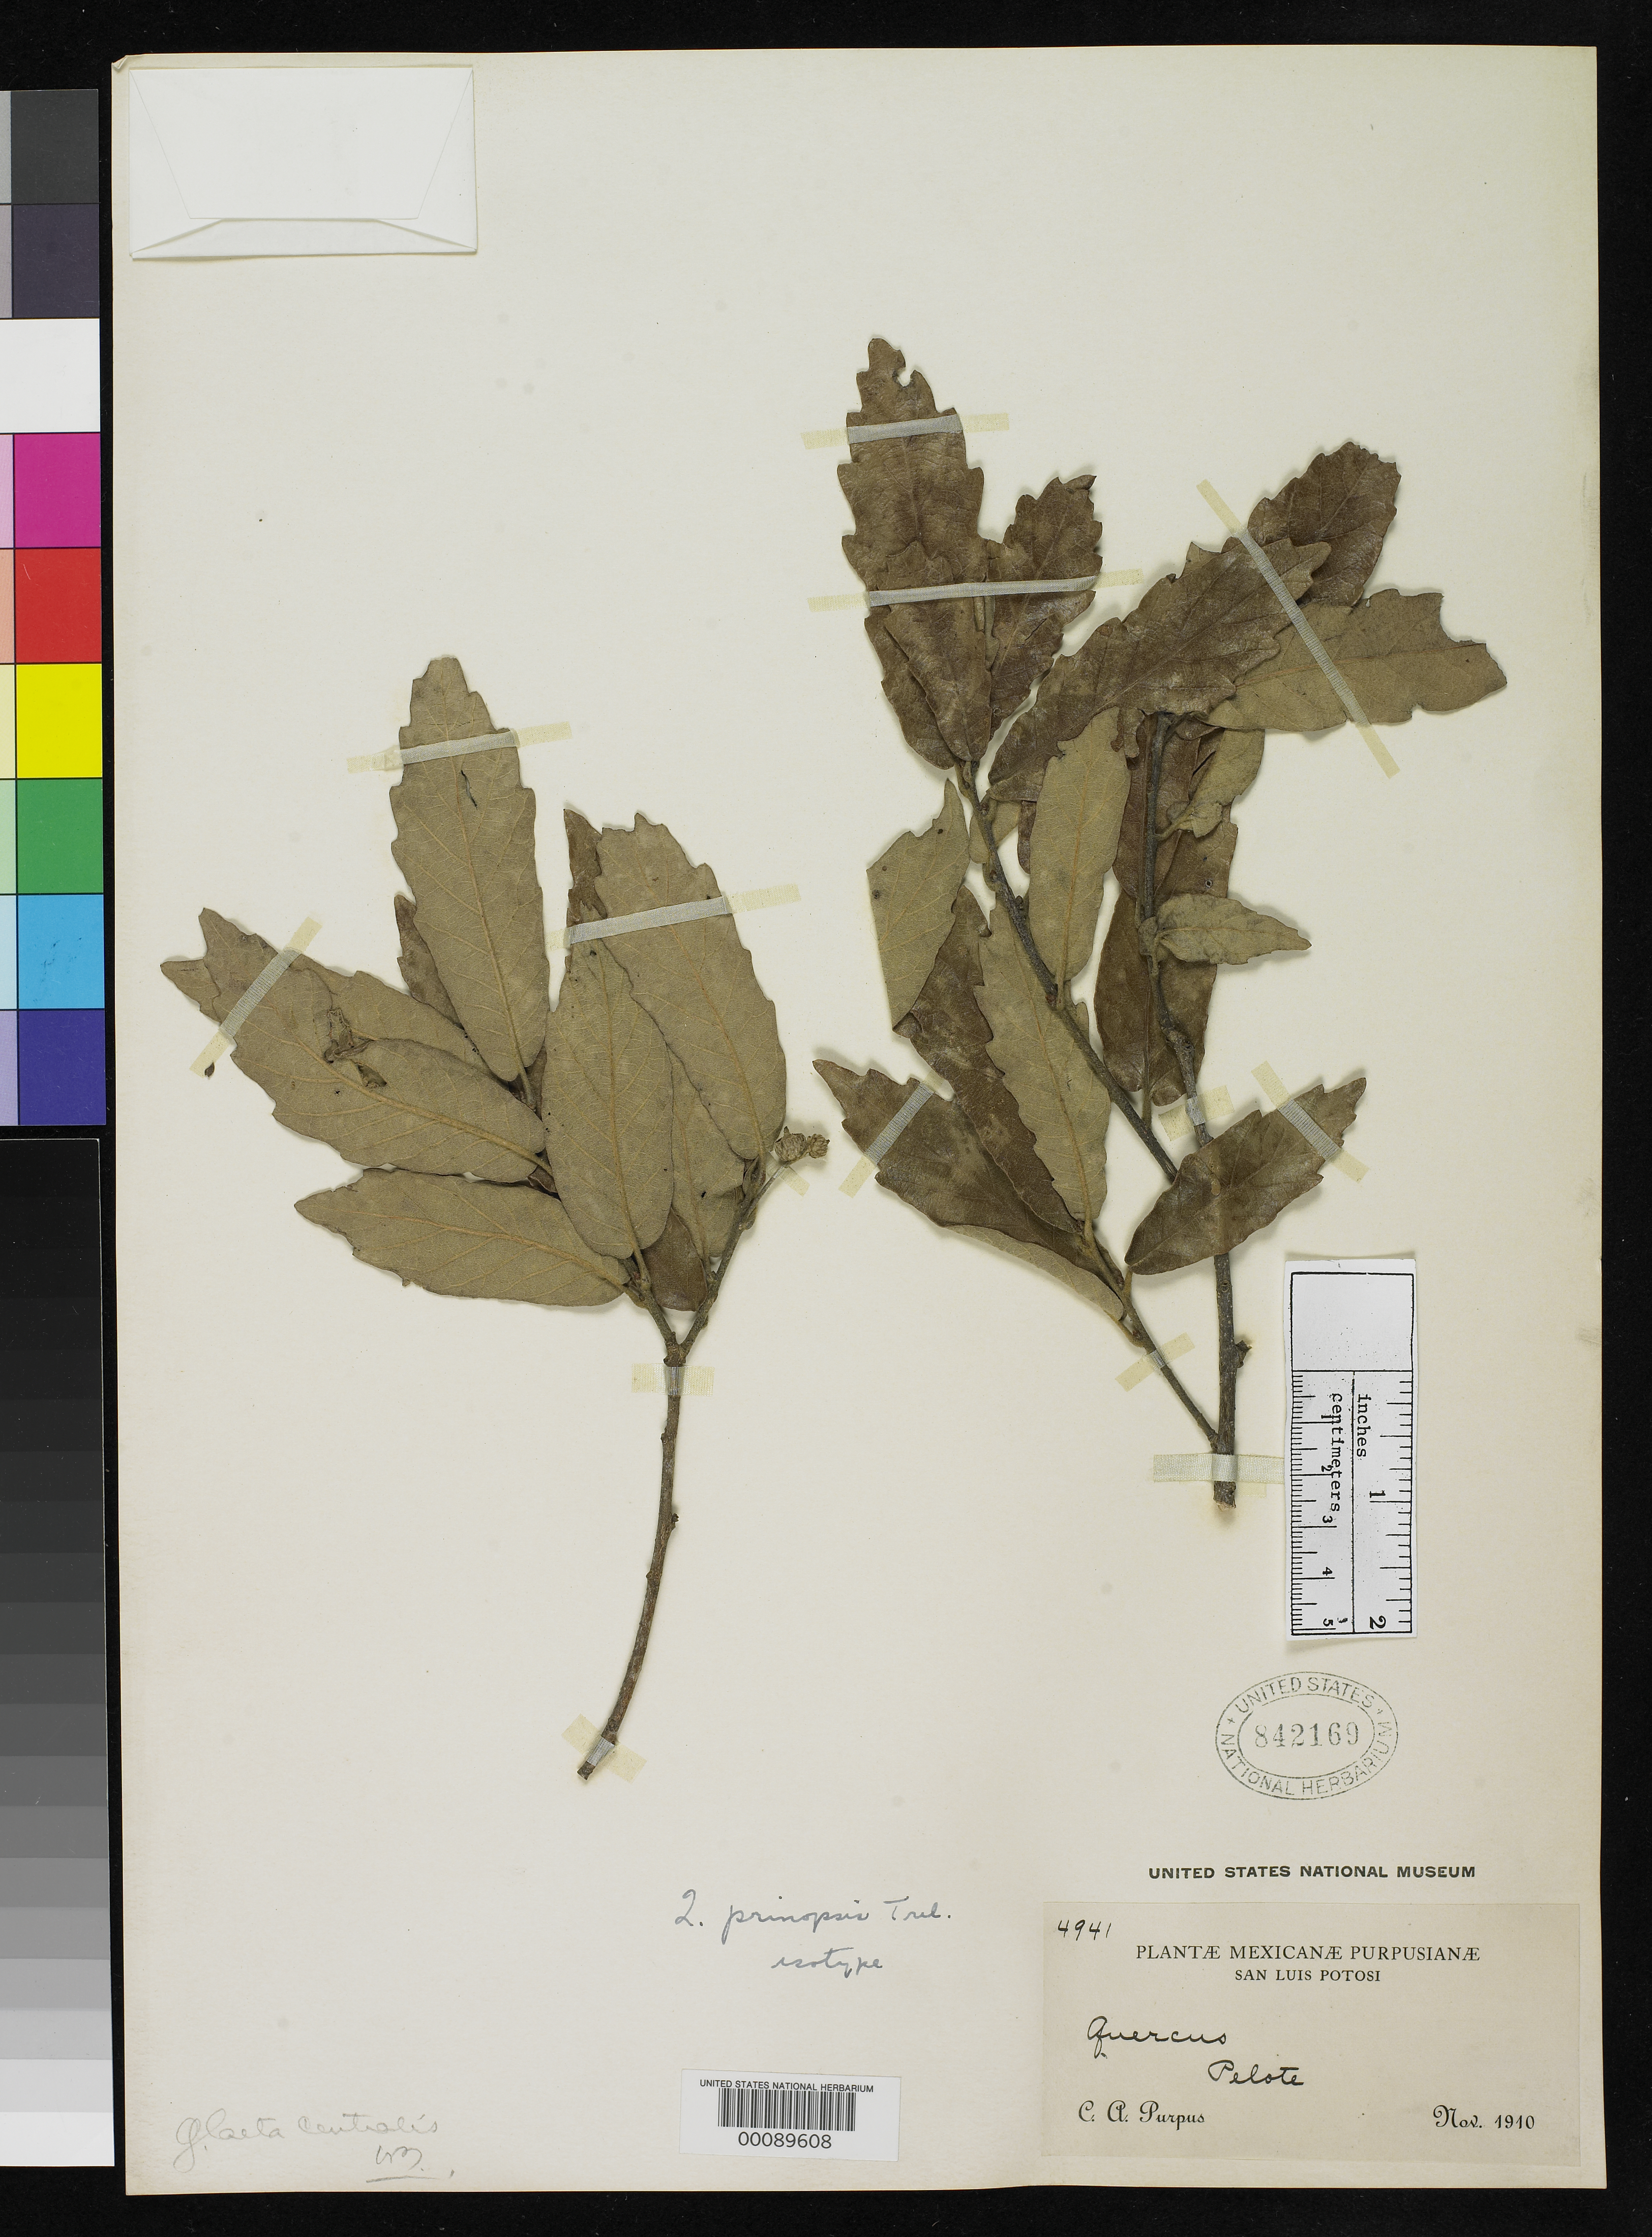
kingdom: Plantae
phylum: Tracheophyta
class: Magnoliopsida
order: Fagales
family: Fagaceae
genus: Quercus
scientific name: Quercus prinopsis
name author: Trel.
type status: Isotype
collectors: C. A. Purpus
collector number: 4941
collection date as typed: Nov 1910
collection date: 1910-11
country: Mexico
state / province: San Luis Potosi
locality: Pelote.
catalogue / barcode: US 842169